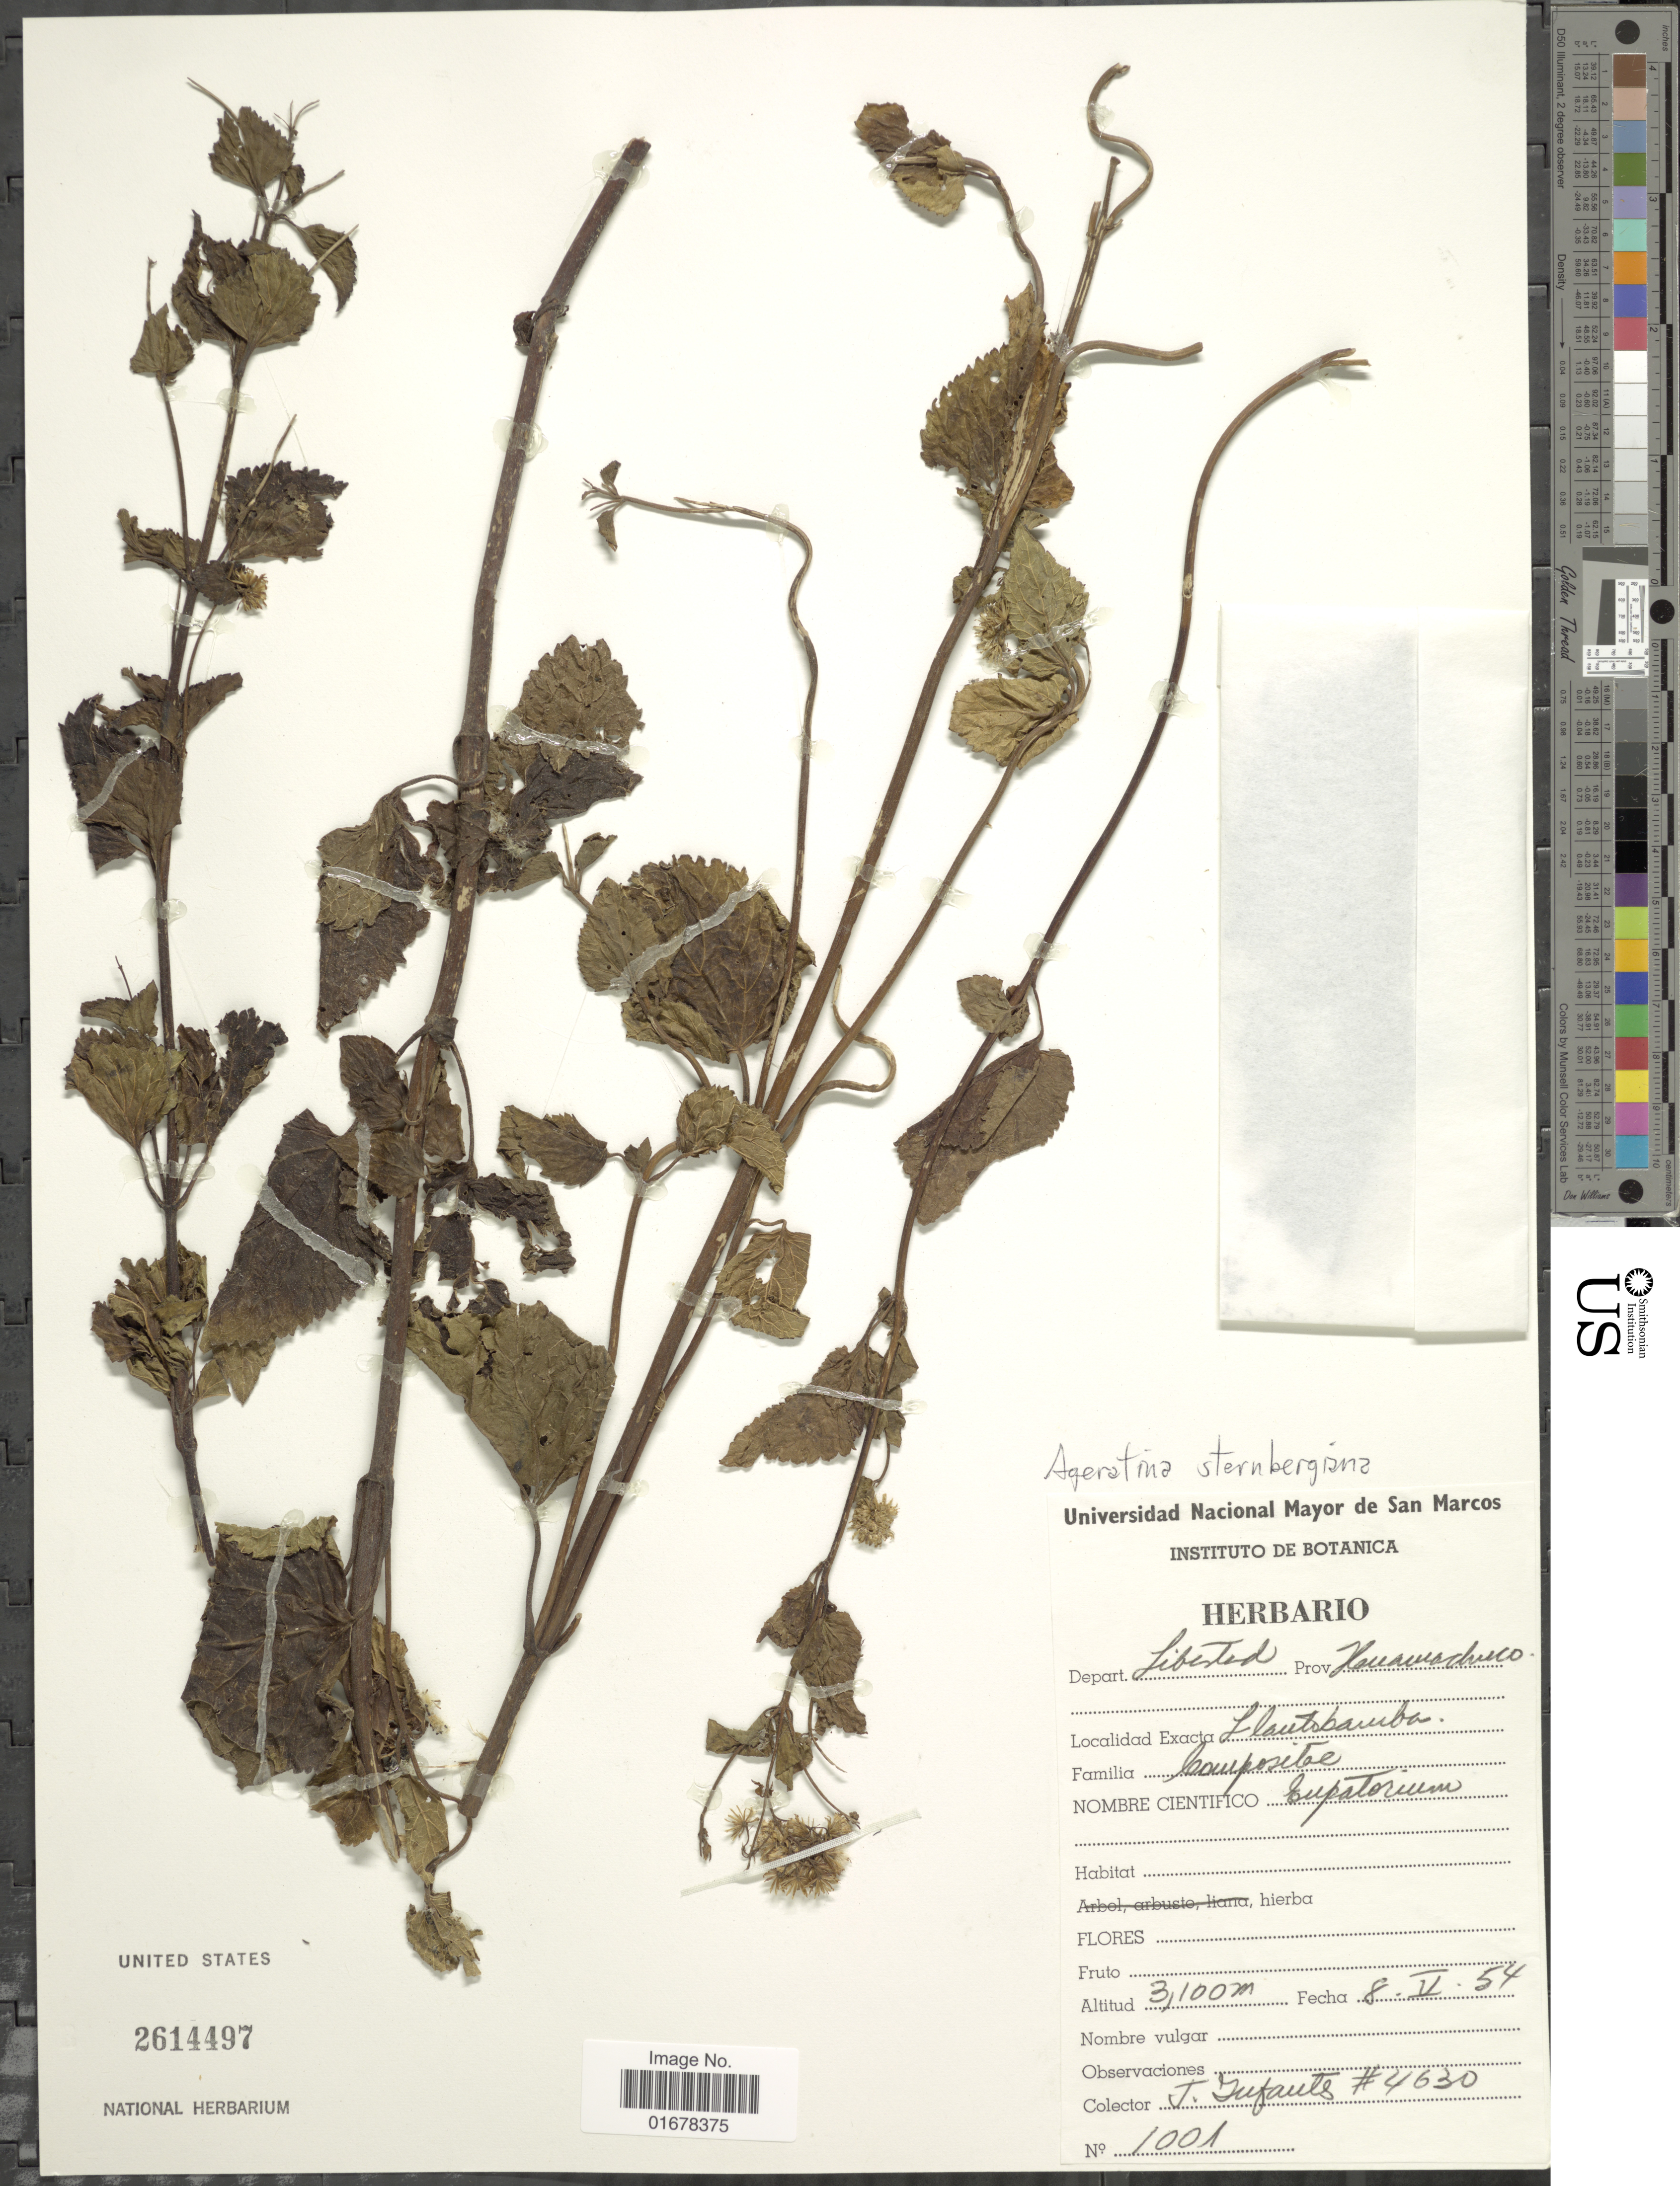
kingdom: Plantae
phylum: Tracheophyta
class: Magnoliopsida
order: Asterales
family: Asteraceae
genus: Ageratina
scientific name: Ageratina sternbergiana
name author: (DC.) R.M. King & H. Rob.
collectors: J. Infantes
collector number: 4630/1001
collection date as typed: Transcribed d/m/y: 8/5/54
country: Peru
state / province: La Libertad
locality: Depart. Libertad, Prov. Huancachuco, Llantobamba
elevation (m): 3100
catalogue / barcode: US 2614497